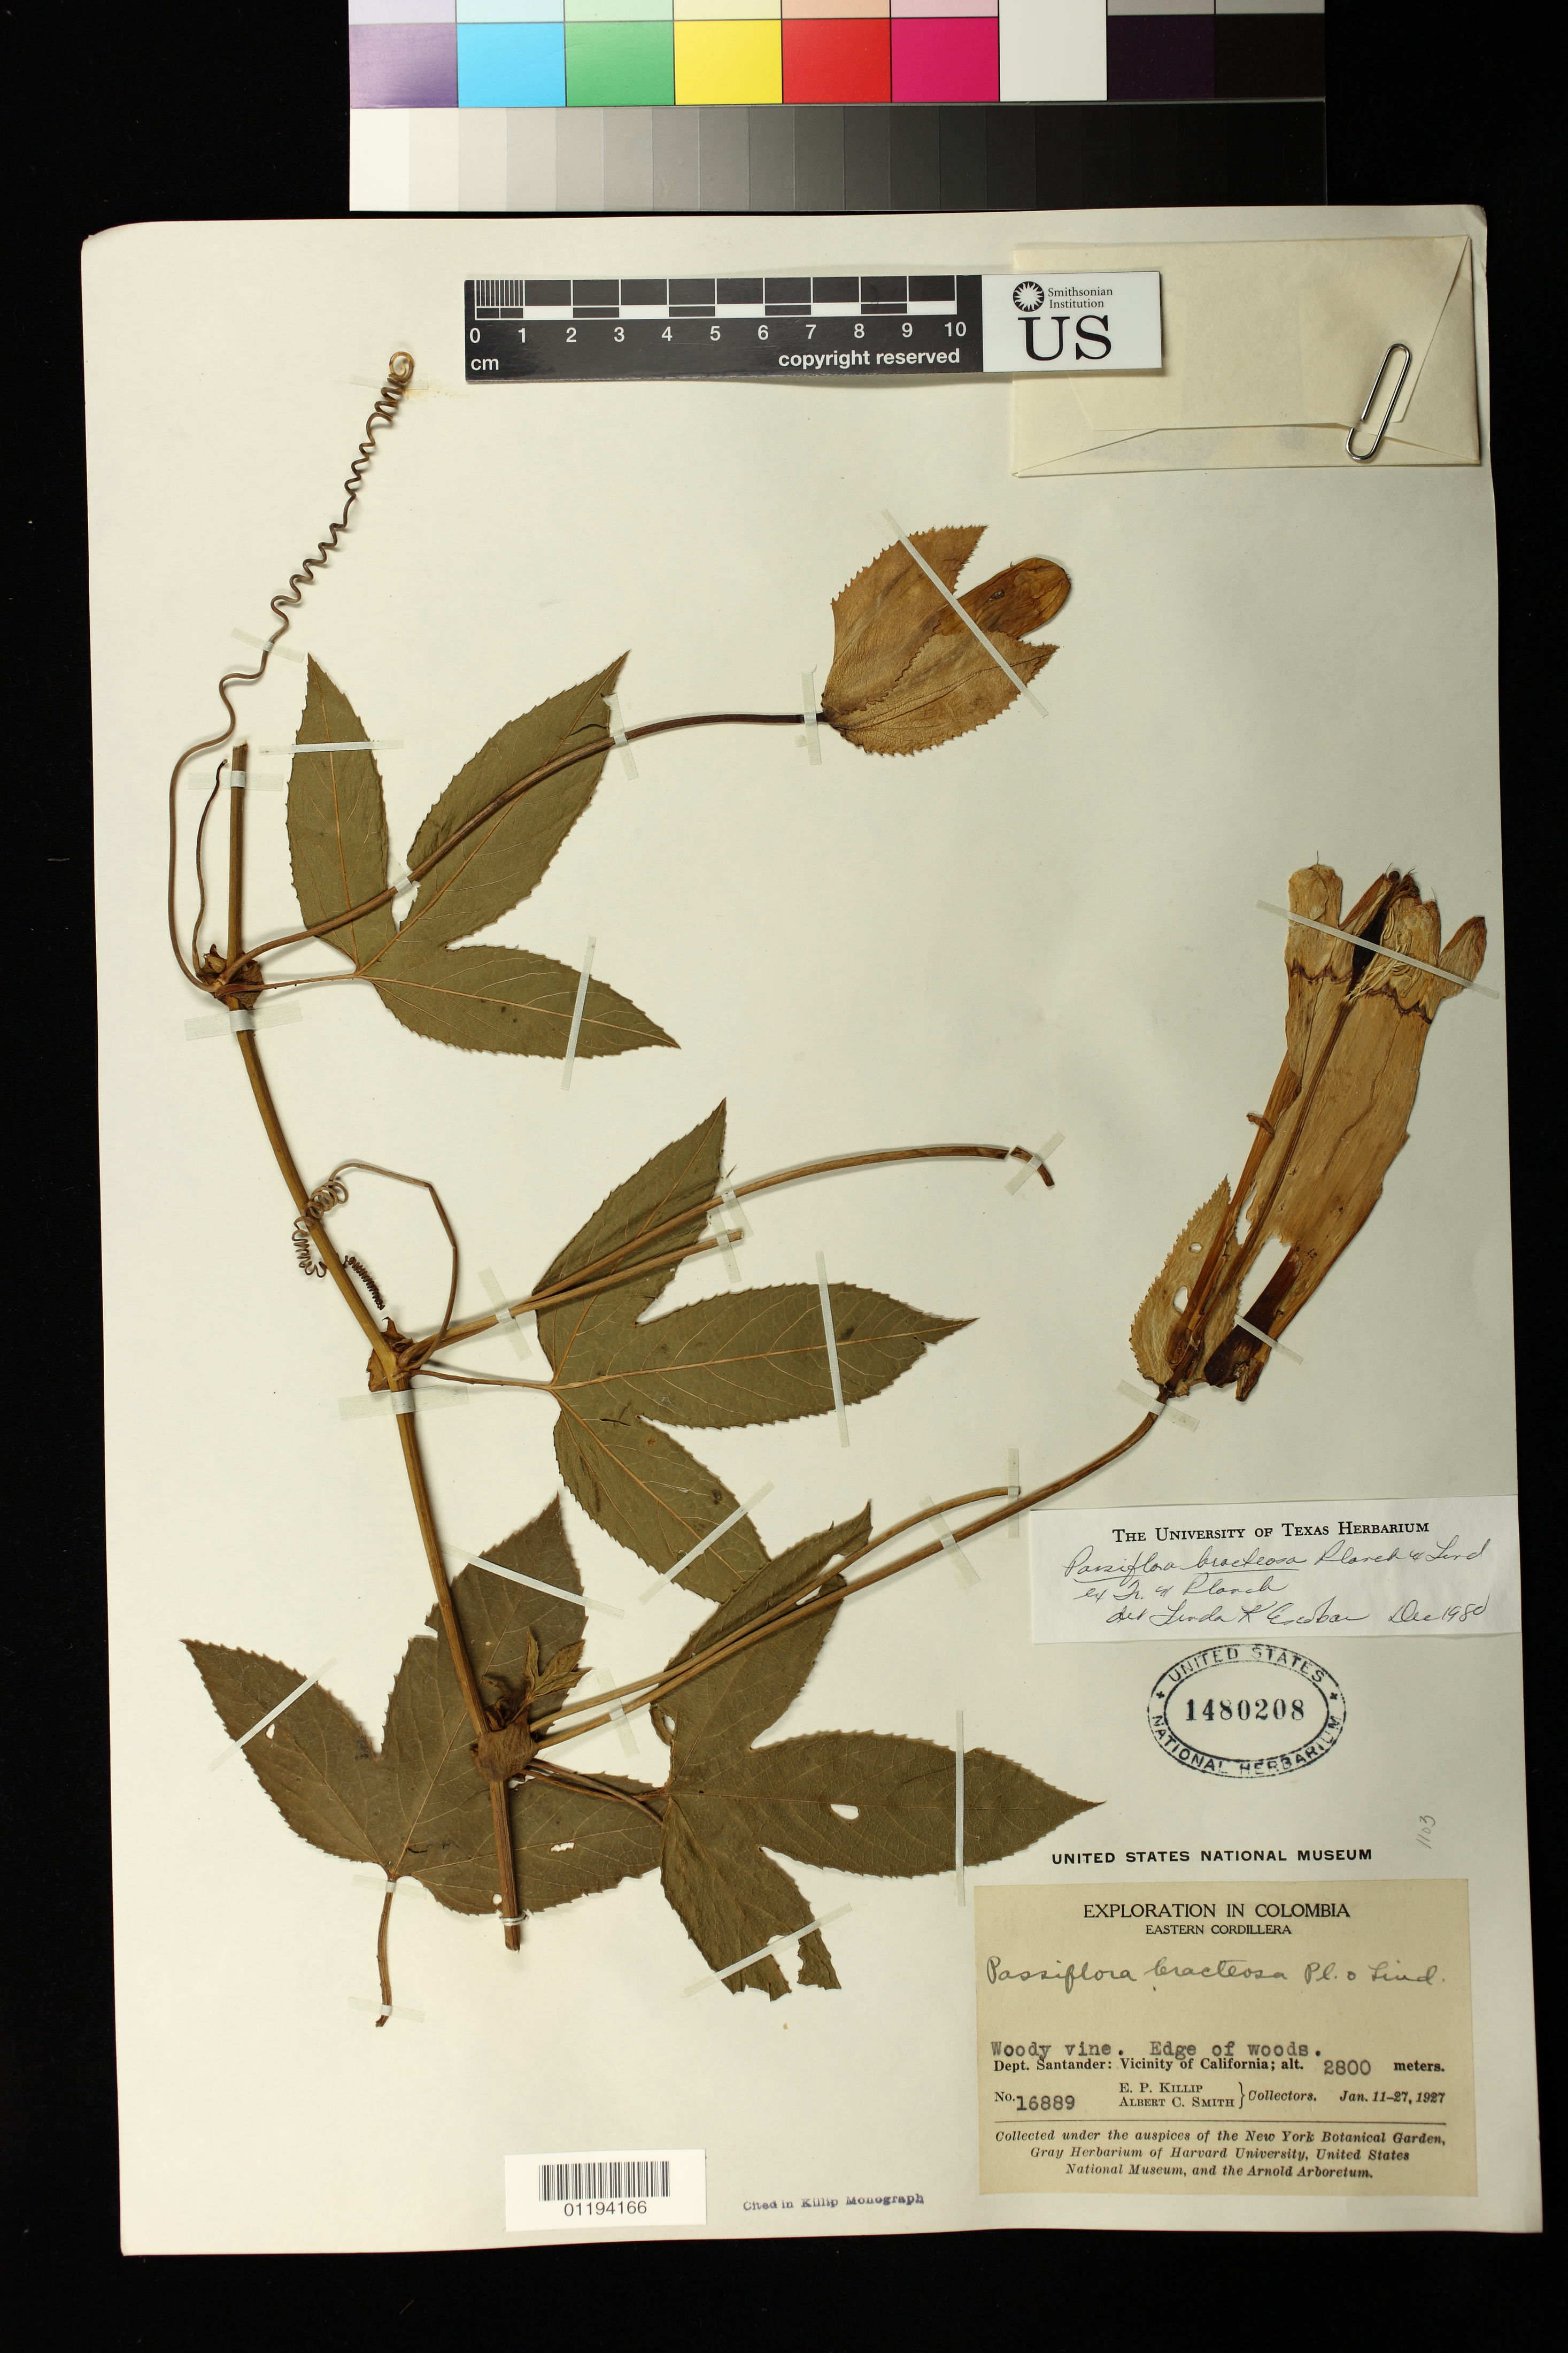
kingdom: Plantae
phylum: Tracheophyta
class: Magnoliopsida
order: Malpighiales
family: Passifloraceae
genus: Passiflora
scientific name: Passiflora bracteosa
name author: Planch. & Triana ex Linden & Planch.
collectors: E. P. Killip & A. C. Smith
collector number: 16889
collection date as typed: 1927 Jan 11 1927 Jan 27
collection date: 1927-01-11/1927-01-27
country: Colombia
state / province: Santander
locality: Eastern Cordillera, Dept. Santander: Vicinity of California.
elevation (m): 2800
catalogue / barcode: US 1480208